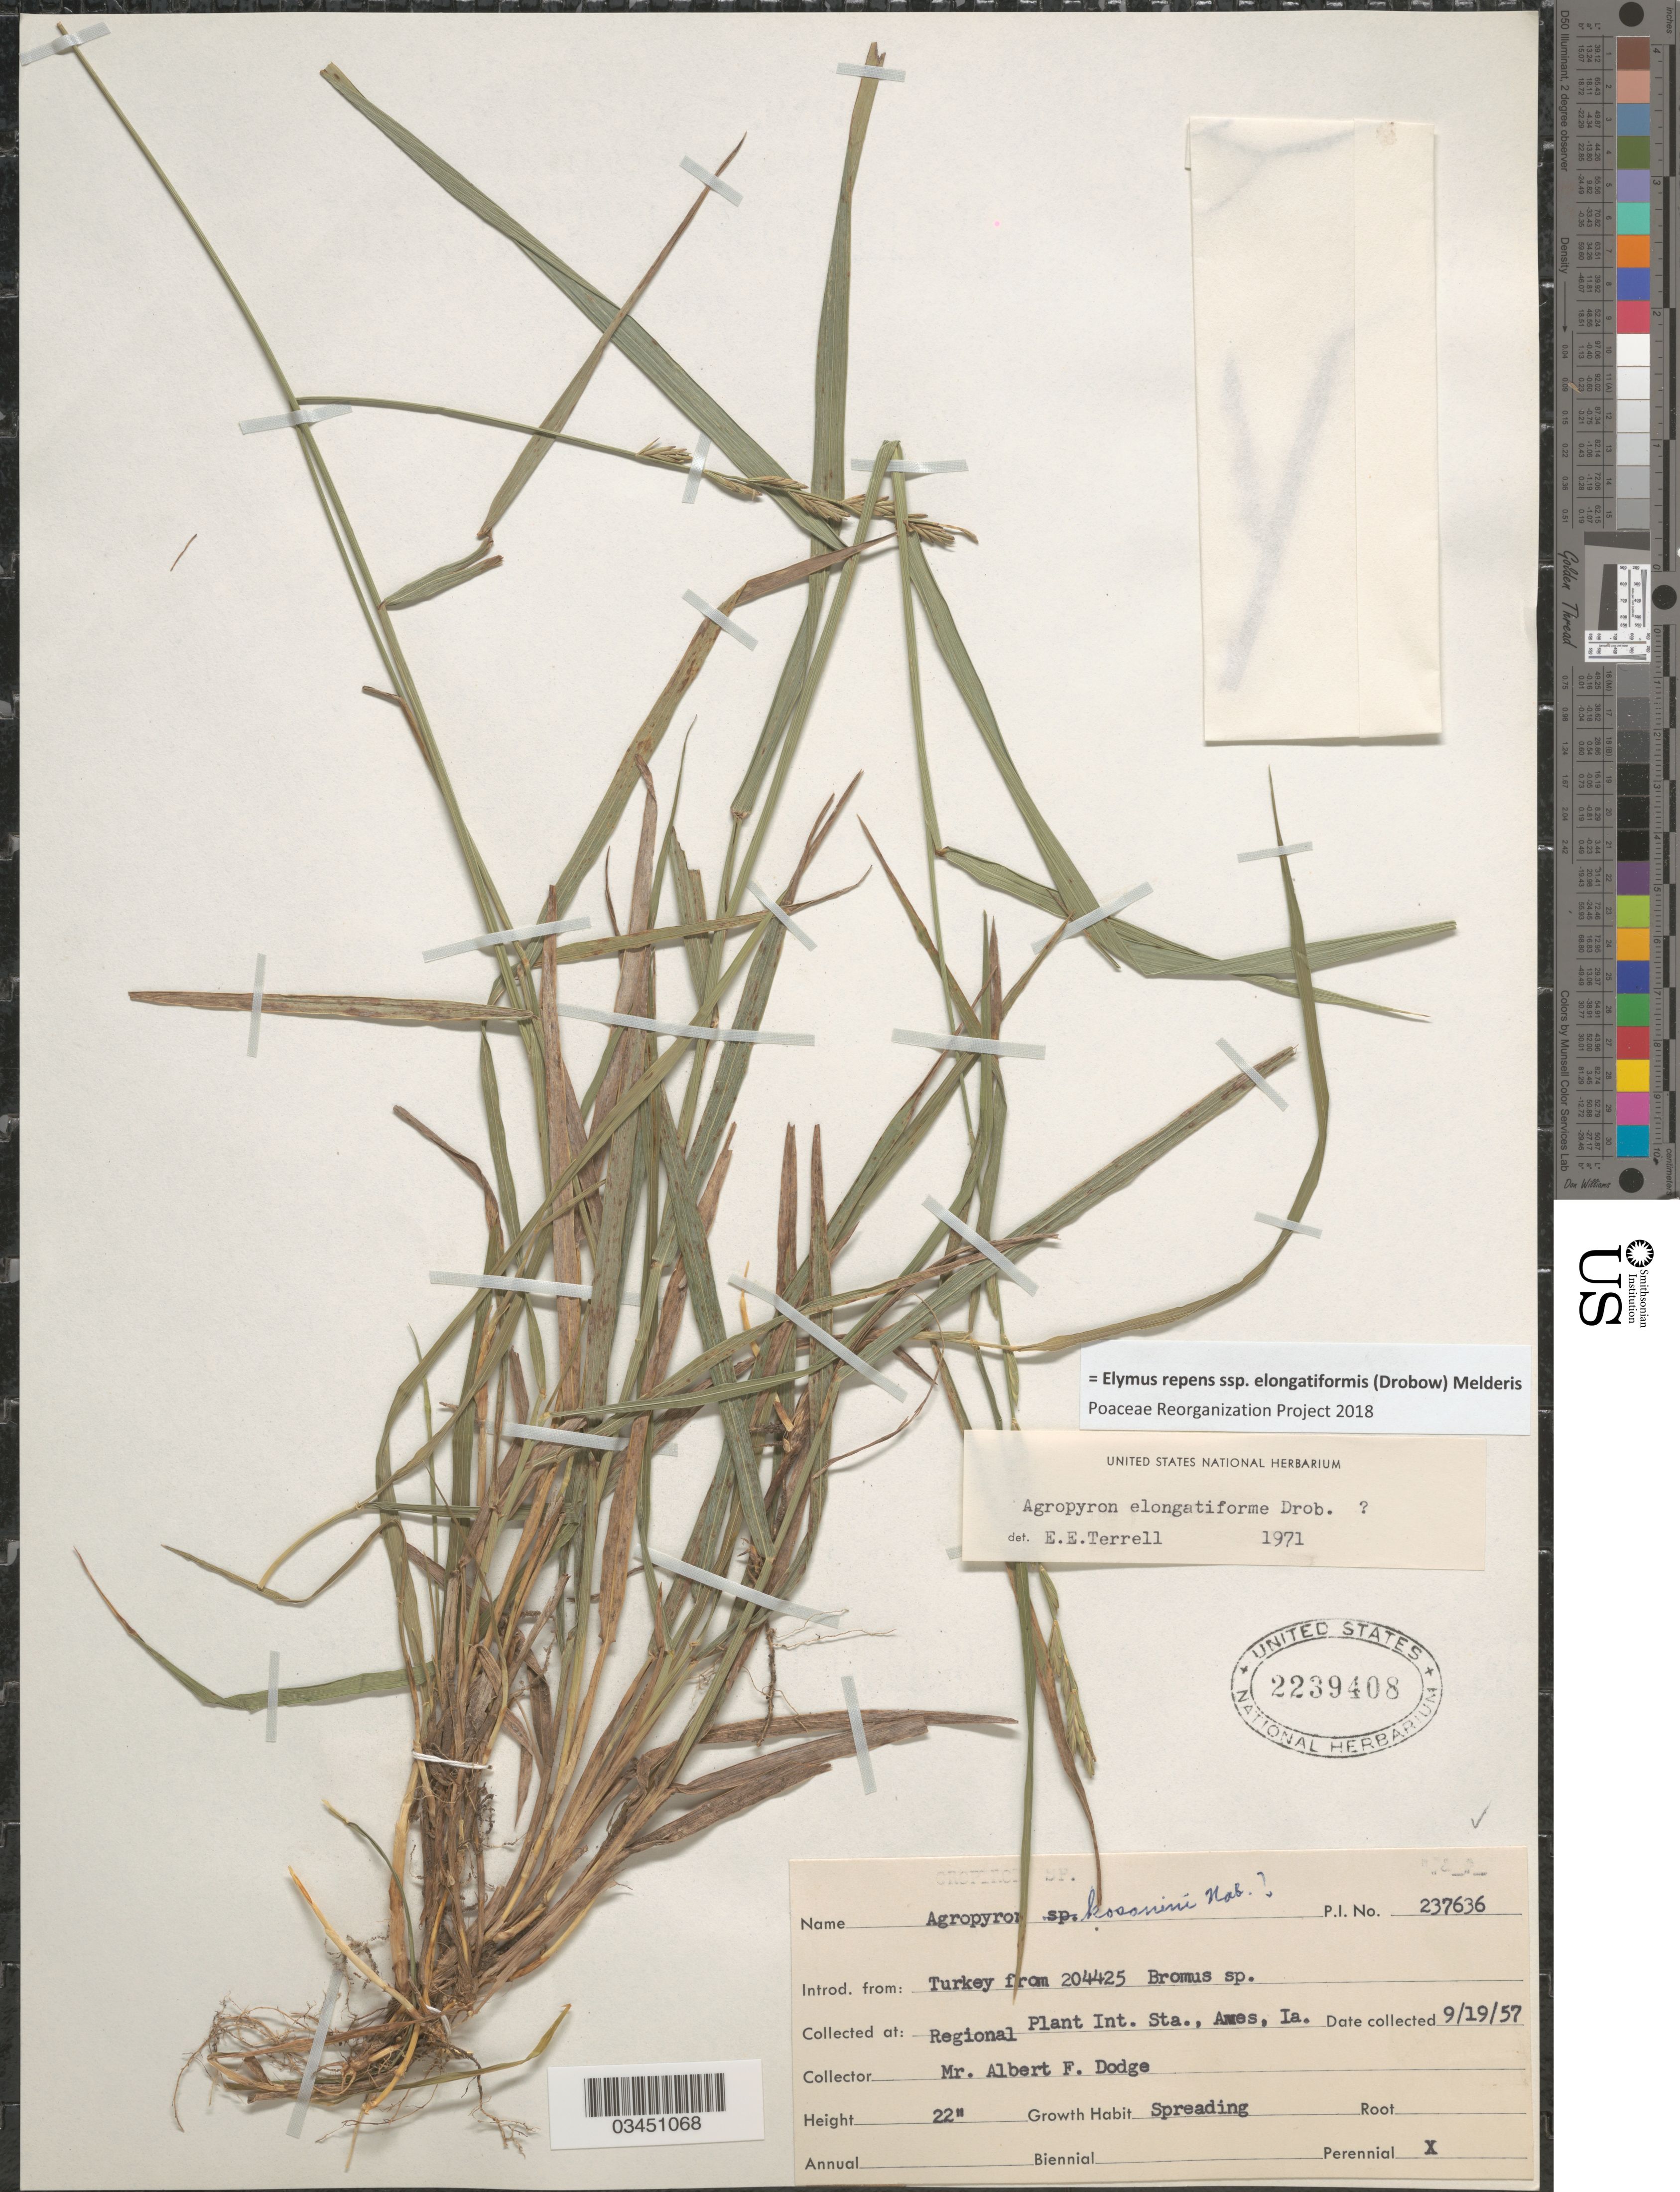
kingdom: Plantae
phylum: Tracheophyta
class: Liliopsida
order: Poales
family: Poaceae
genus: Elymus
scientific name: Elymus repens subsp. elongatiformis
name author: (Drobow) Melderis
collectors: A. Dodge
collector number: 237636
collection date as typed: Transcribed d/m/y: 19/9/57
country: United States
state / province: Iowa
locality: Regional Plant Int. Sta., Ames.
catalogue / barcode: US 2239408